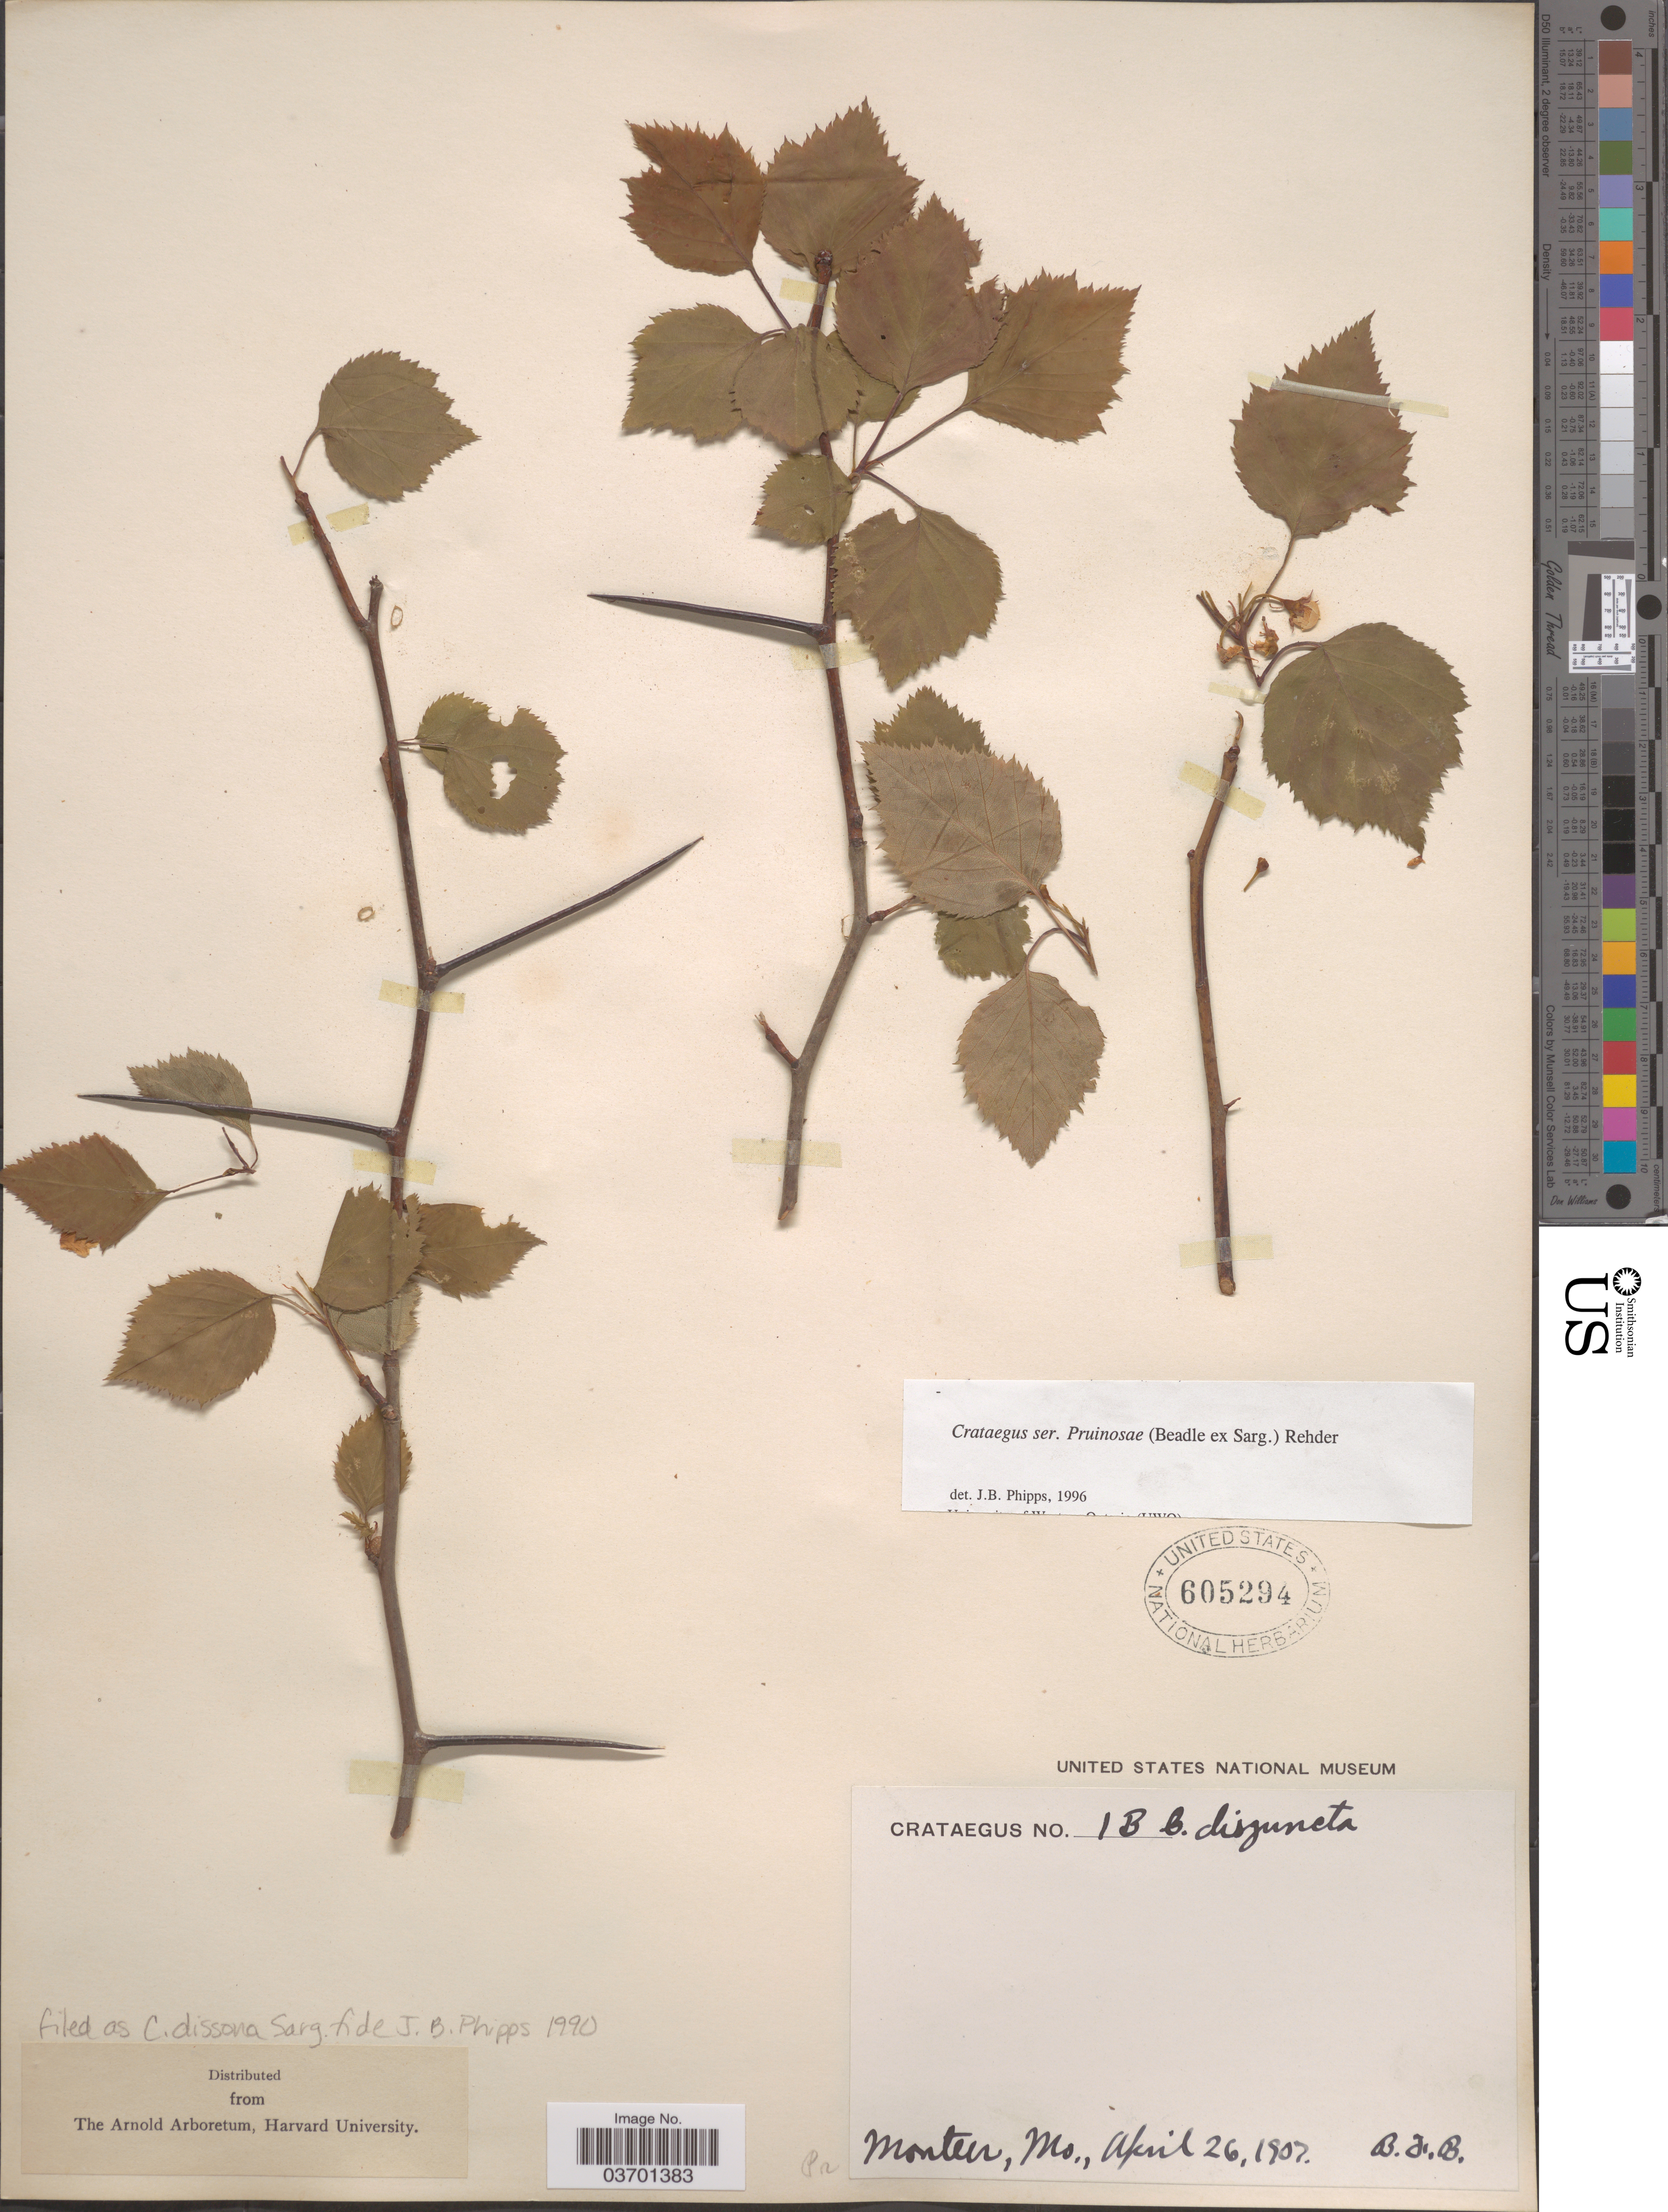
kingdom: Plantae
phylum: Tracheophyta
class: Magnoliopsida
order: Rosales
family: Rosaceae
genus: Crataegus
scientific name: Crataegus pruinosa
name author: (H.L. Wendl.) K. Koch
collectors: B. F. B.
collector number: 1B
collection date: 1907-04-26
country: United States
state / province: Missouri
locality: Monteer.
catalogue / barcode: US 605294